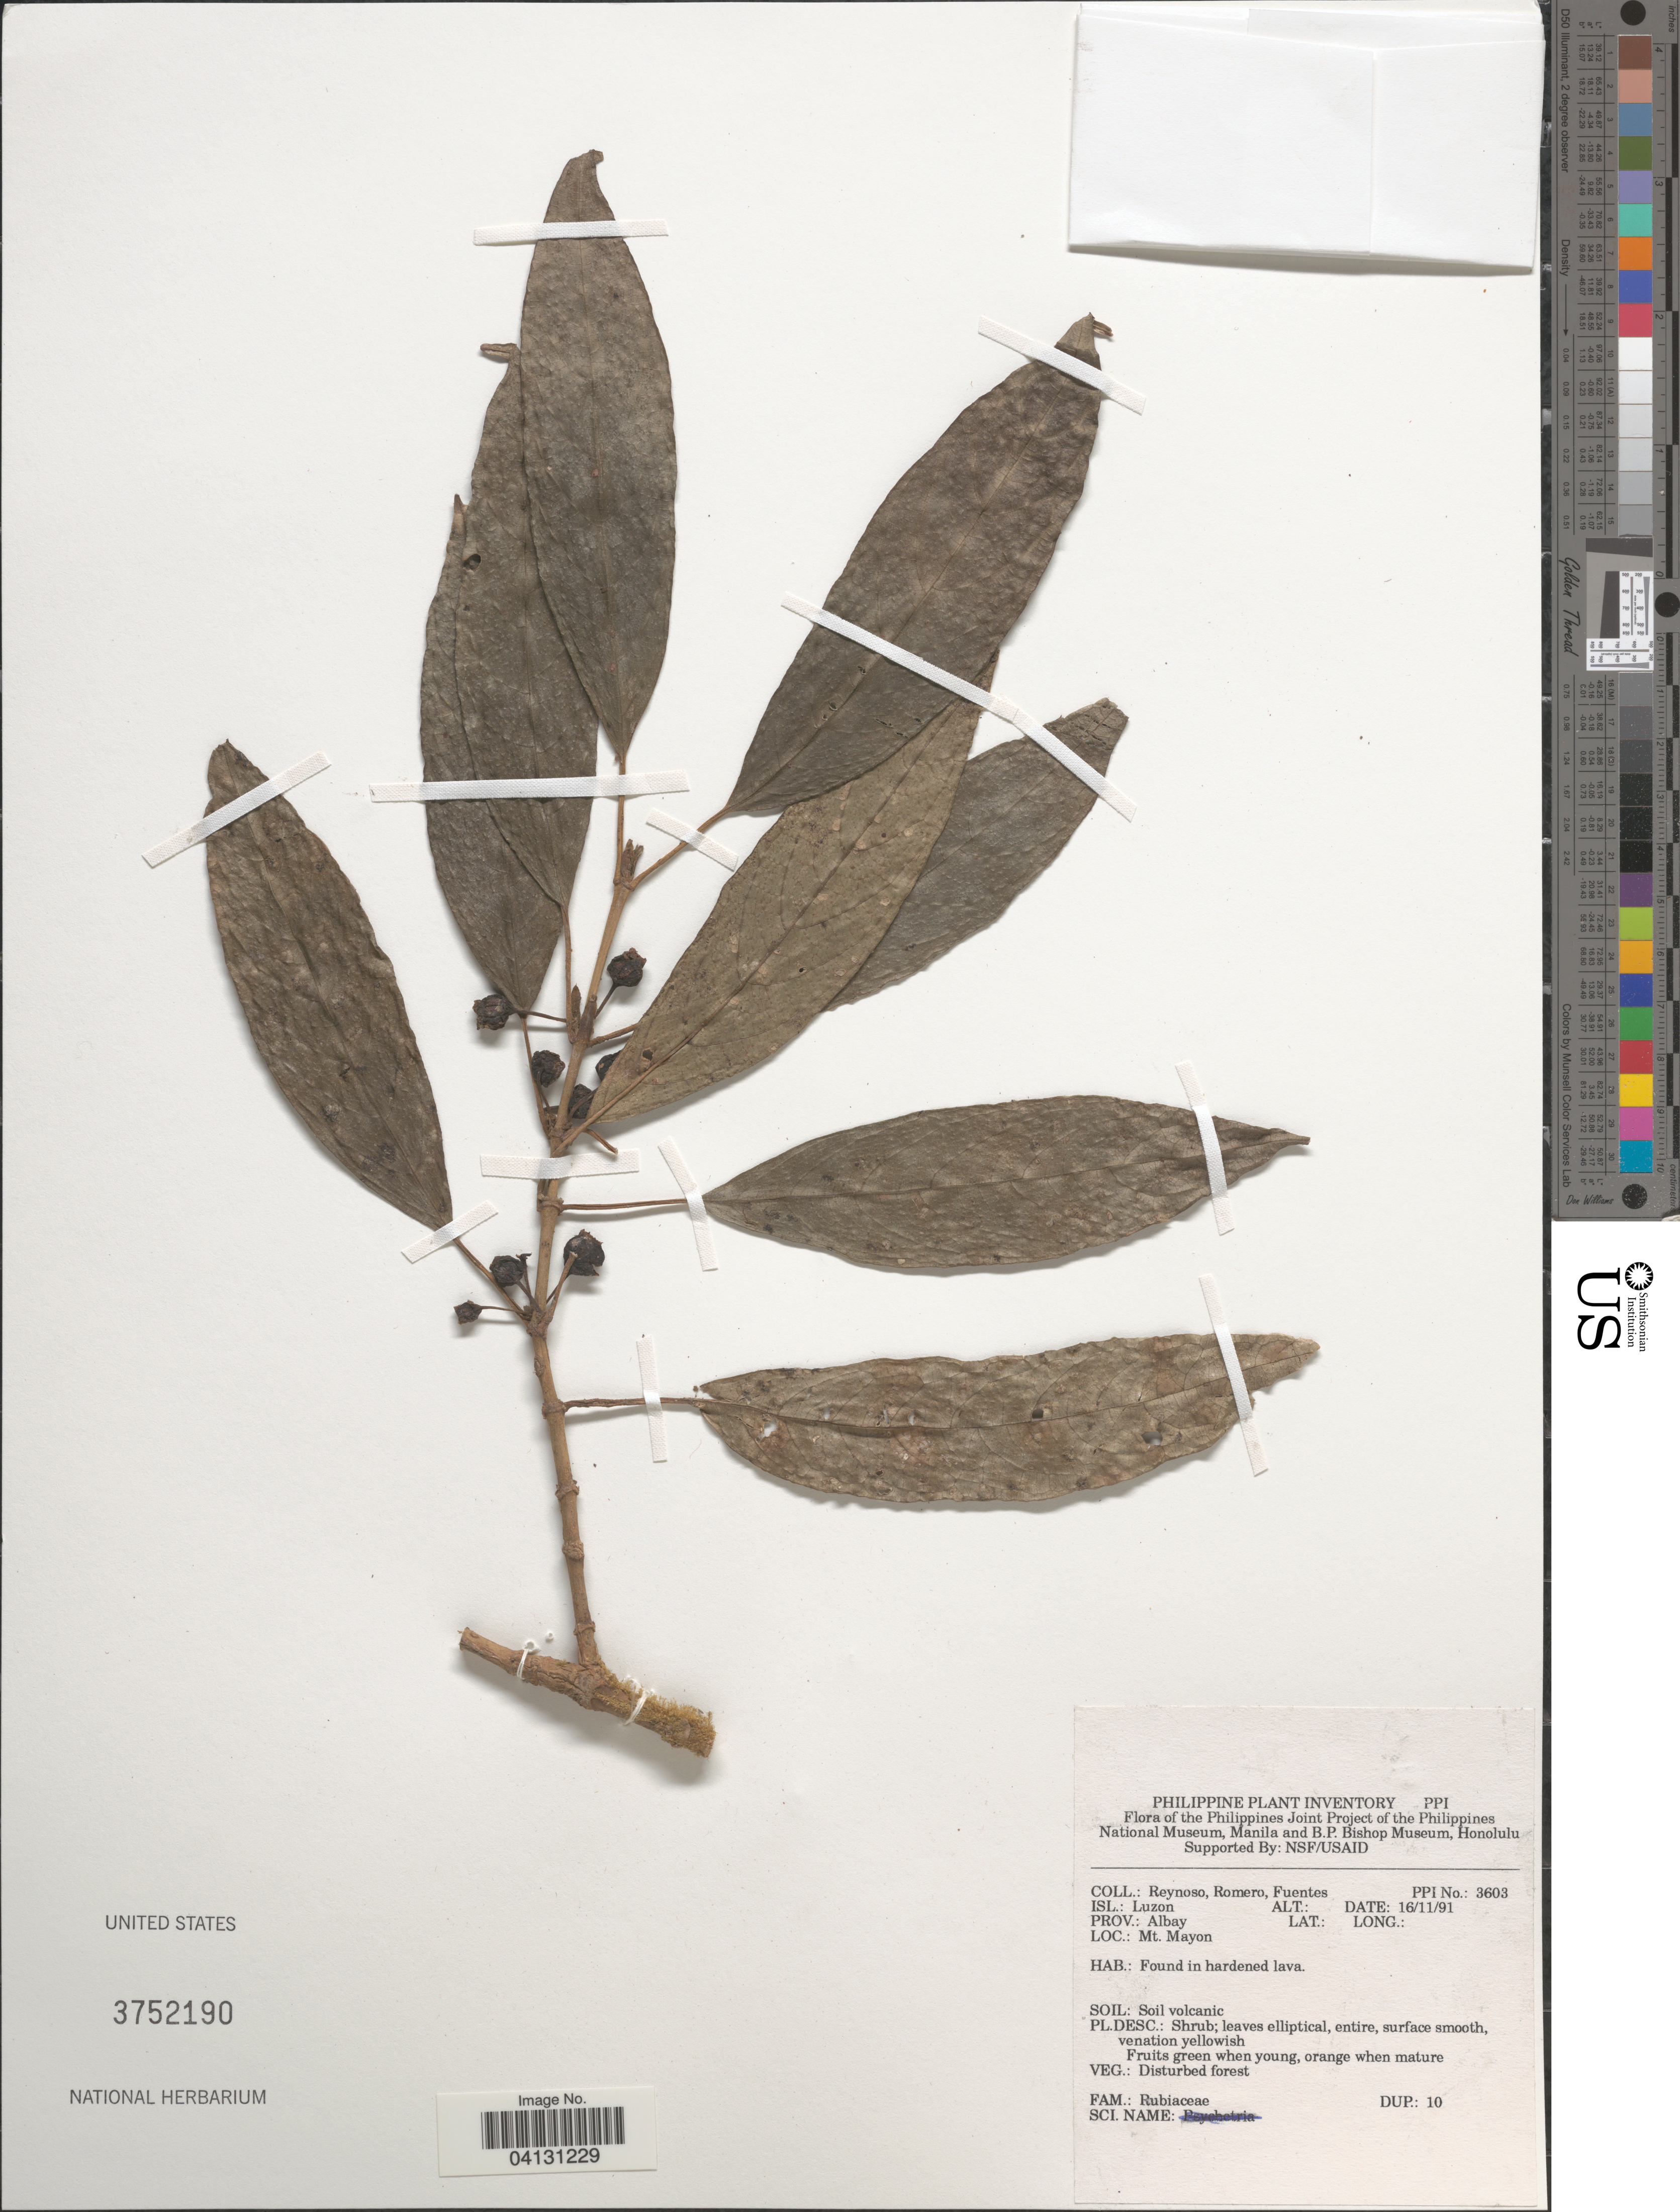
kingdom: Plantae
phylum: Tracheophyta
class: Magnoliopsida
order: Gentianales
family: Rubiaceae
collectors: E. Reynoso, -. Romero & -. Fuentes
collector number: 3603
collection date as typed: Transcribed d/m/y: 16/11/91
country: Philippines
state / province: Bicol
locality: Isl.: Luzon. Prov.: Albay. Mt. Mayon.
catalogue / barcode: US 3752190